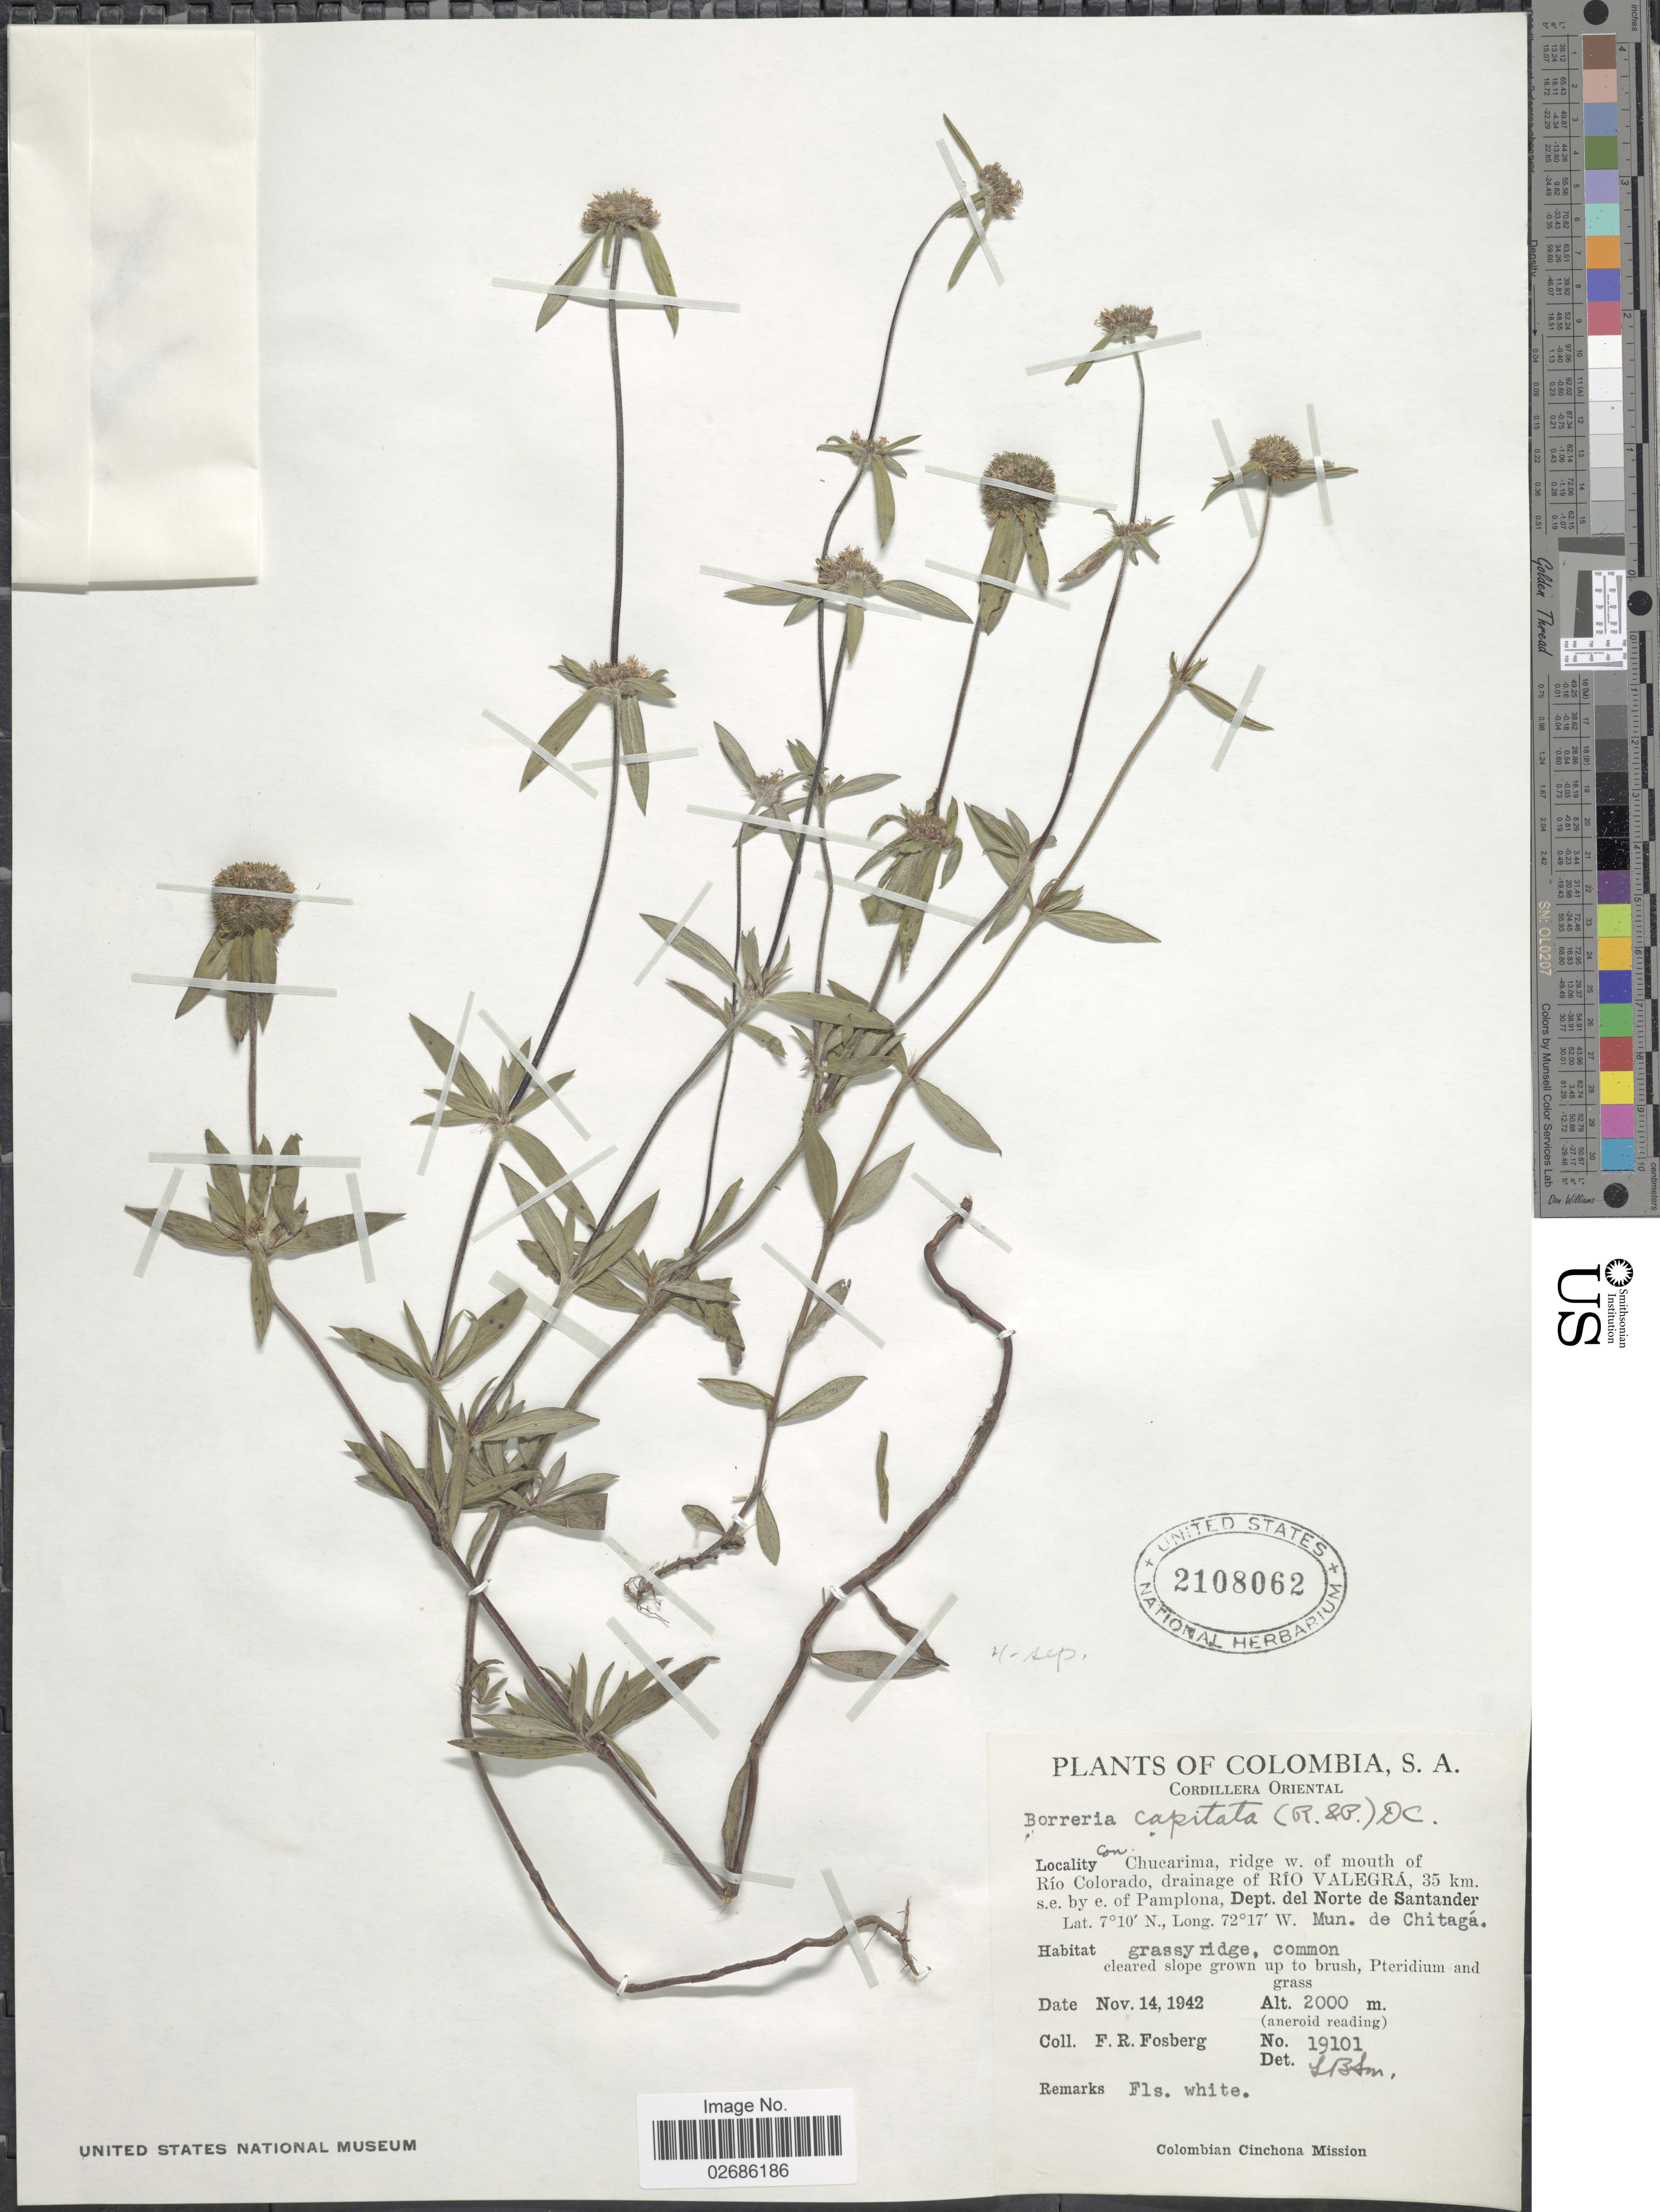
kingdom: Plantae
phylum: Tracheophyta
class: Magnoliopsida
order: Gentianales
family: Rubiaceae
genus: Borreria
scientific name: Borreria capitata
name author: (Ruiz & Pav.) DC.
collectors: F. R. Fosberg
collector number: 19101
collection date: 1942-11-14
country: Colombia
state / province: Norte de Santander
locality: Cordillera Oriental. Con, Chucarima, ridge w. of mouth of Río Colorado, drainage of Río Valegrá, 35 km. s.e. by e. of Pamplona, Dept. del Norte de Santander. Mun. de Chitagá.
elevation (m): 2000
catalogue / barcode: US 2108062